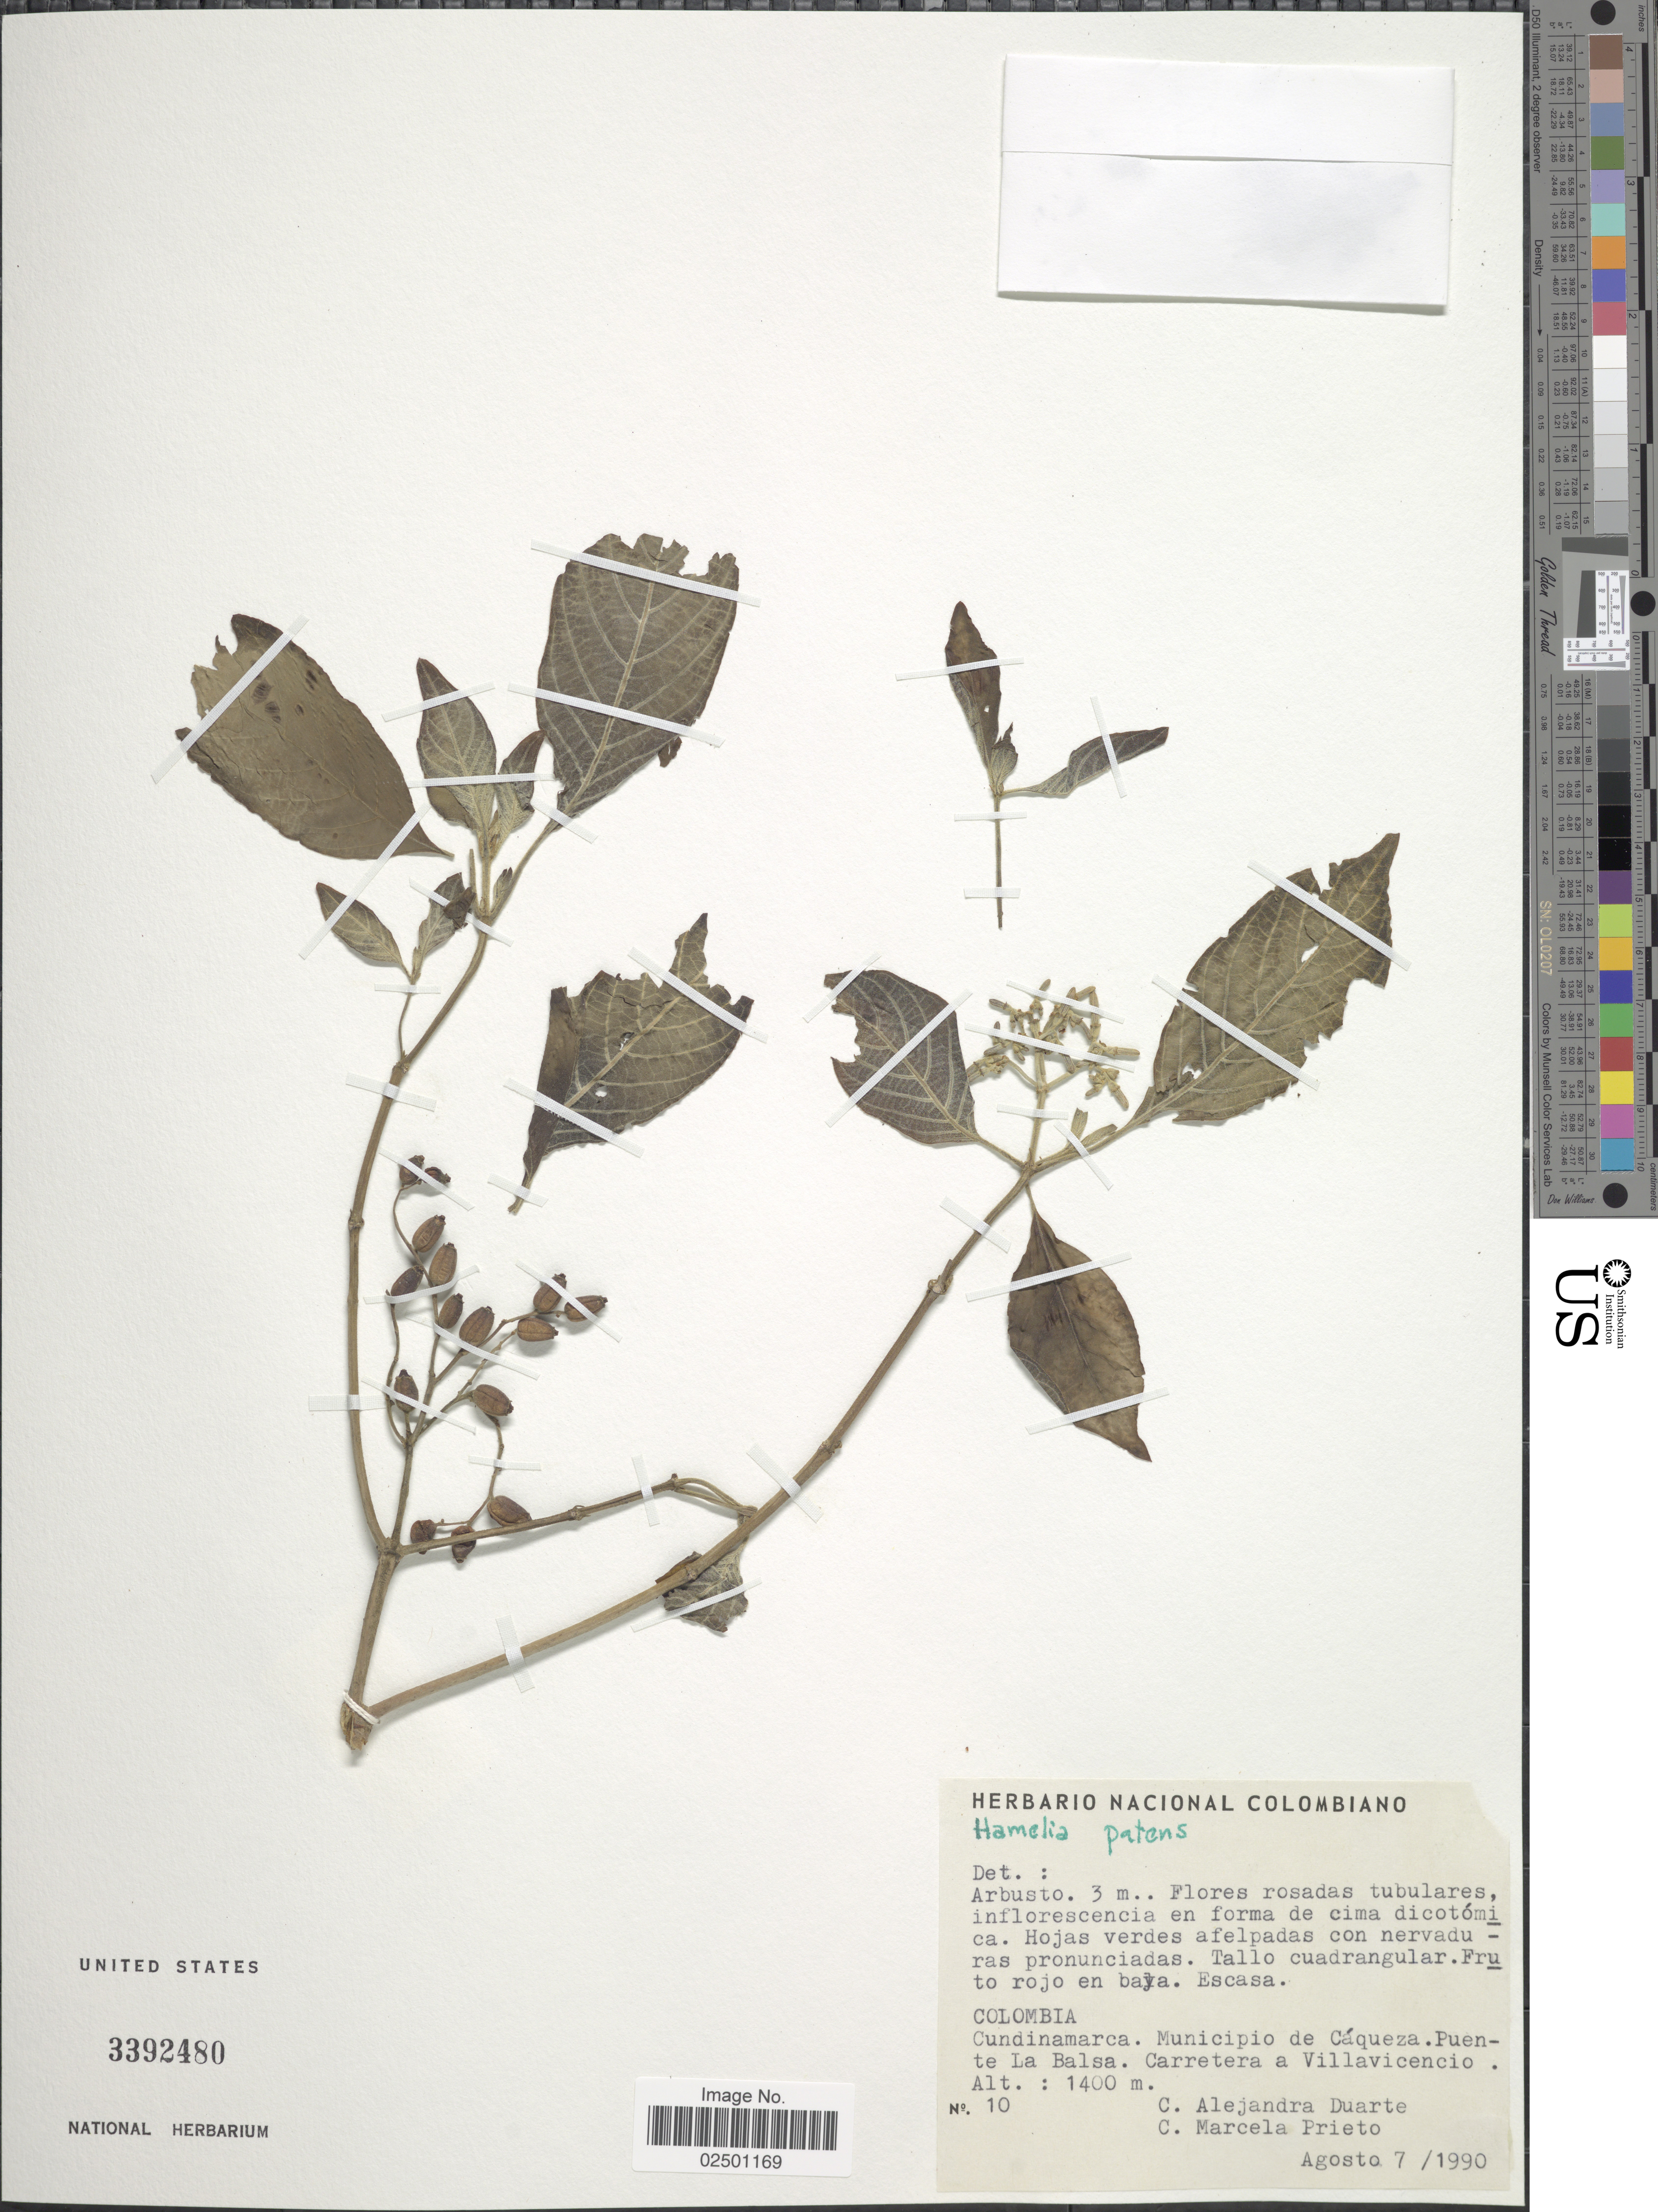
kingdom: Plantae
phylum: Tracheophyta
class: Magnoliopsida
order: Gentianales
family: Rubiaceae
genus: Hamelia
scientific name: Hamelia patens var. patens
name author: Jacq.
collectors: C. Duarte & C. Prieto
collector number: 10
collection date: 1990-08-07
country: Colombia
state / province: Cundinamarca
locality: Municipio de Caqueza. Puente La Balsa. Carretera a Villavicencio.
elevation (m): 1400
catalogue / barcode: US 3392480